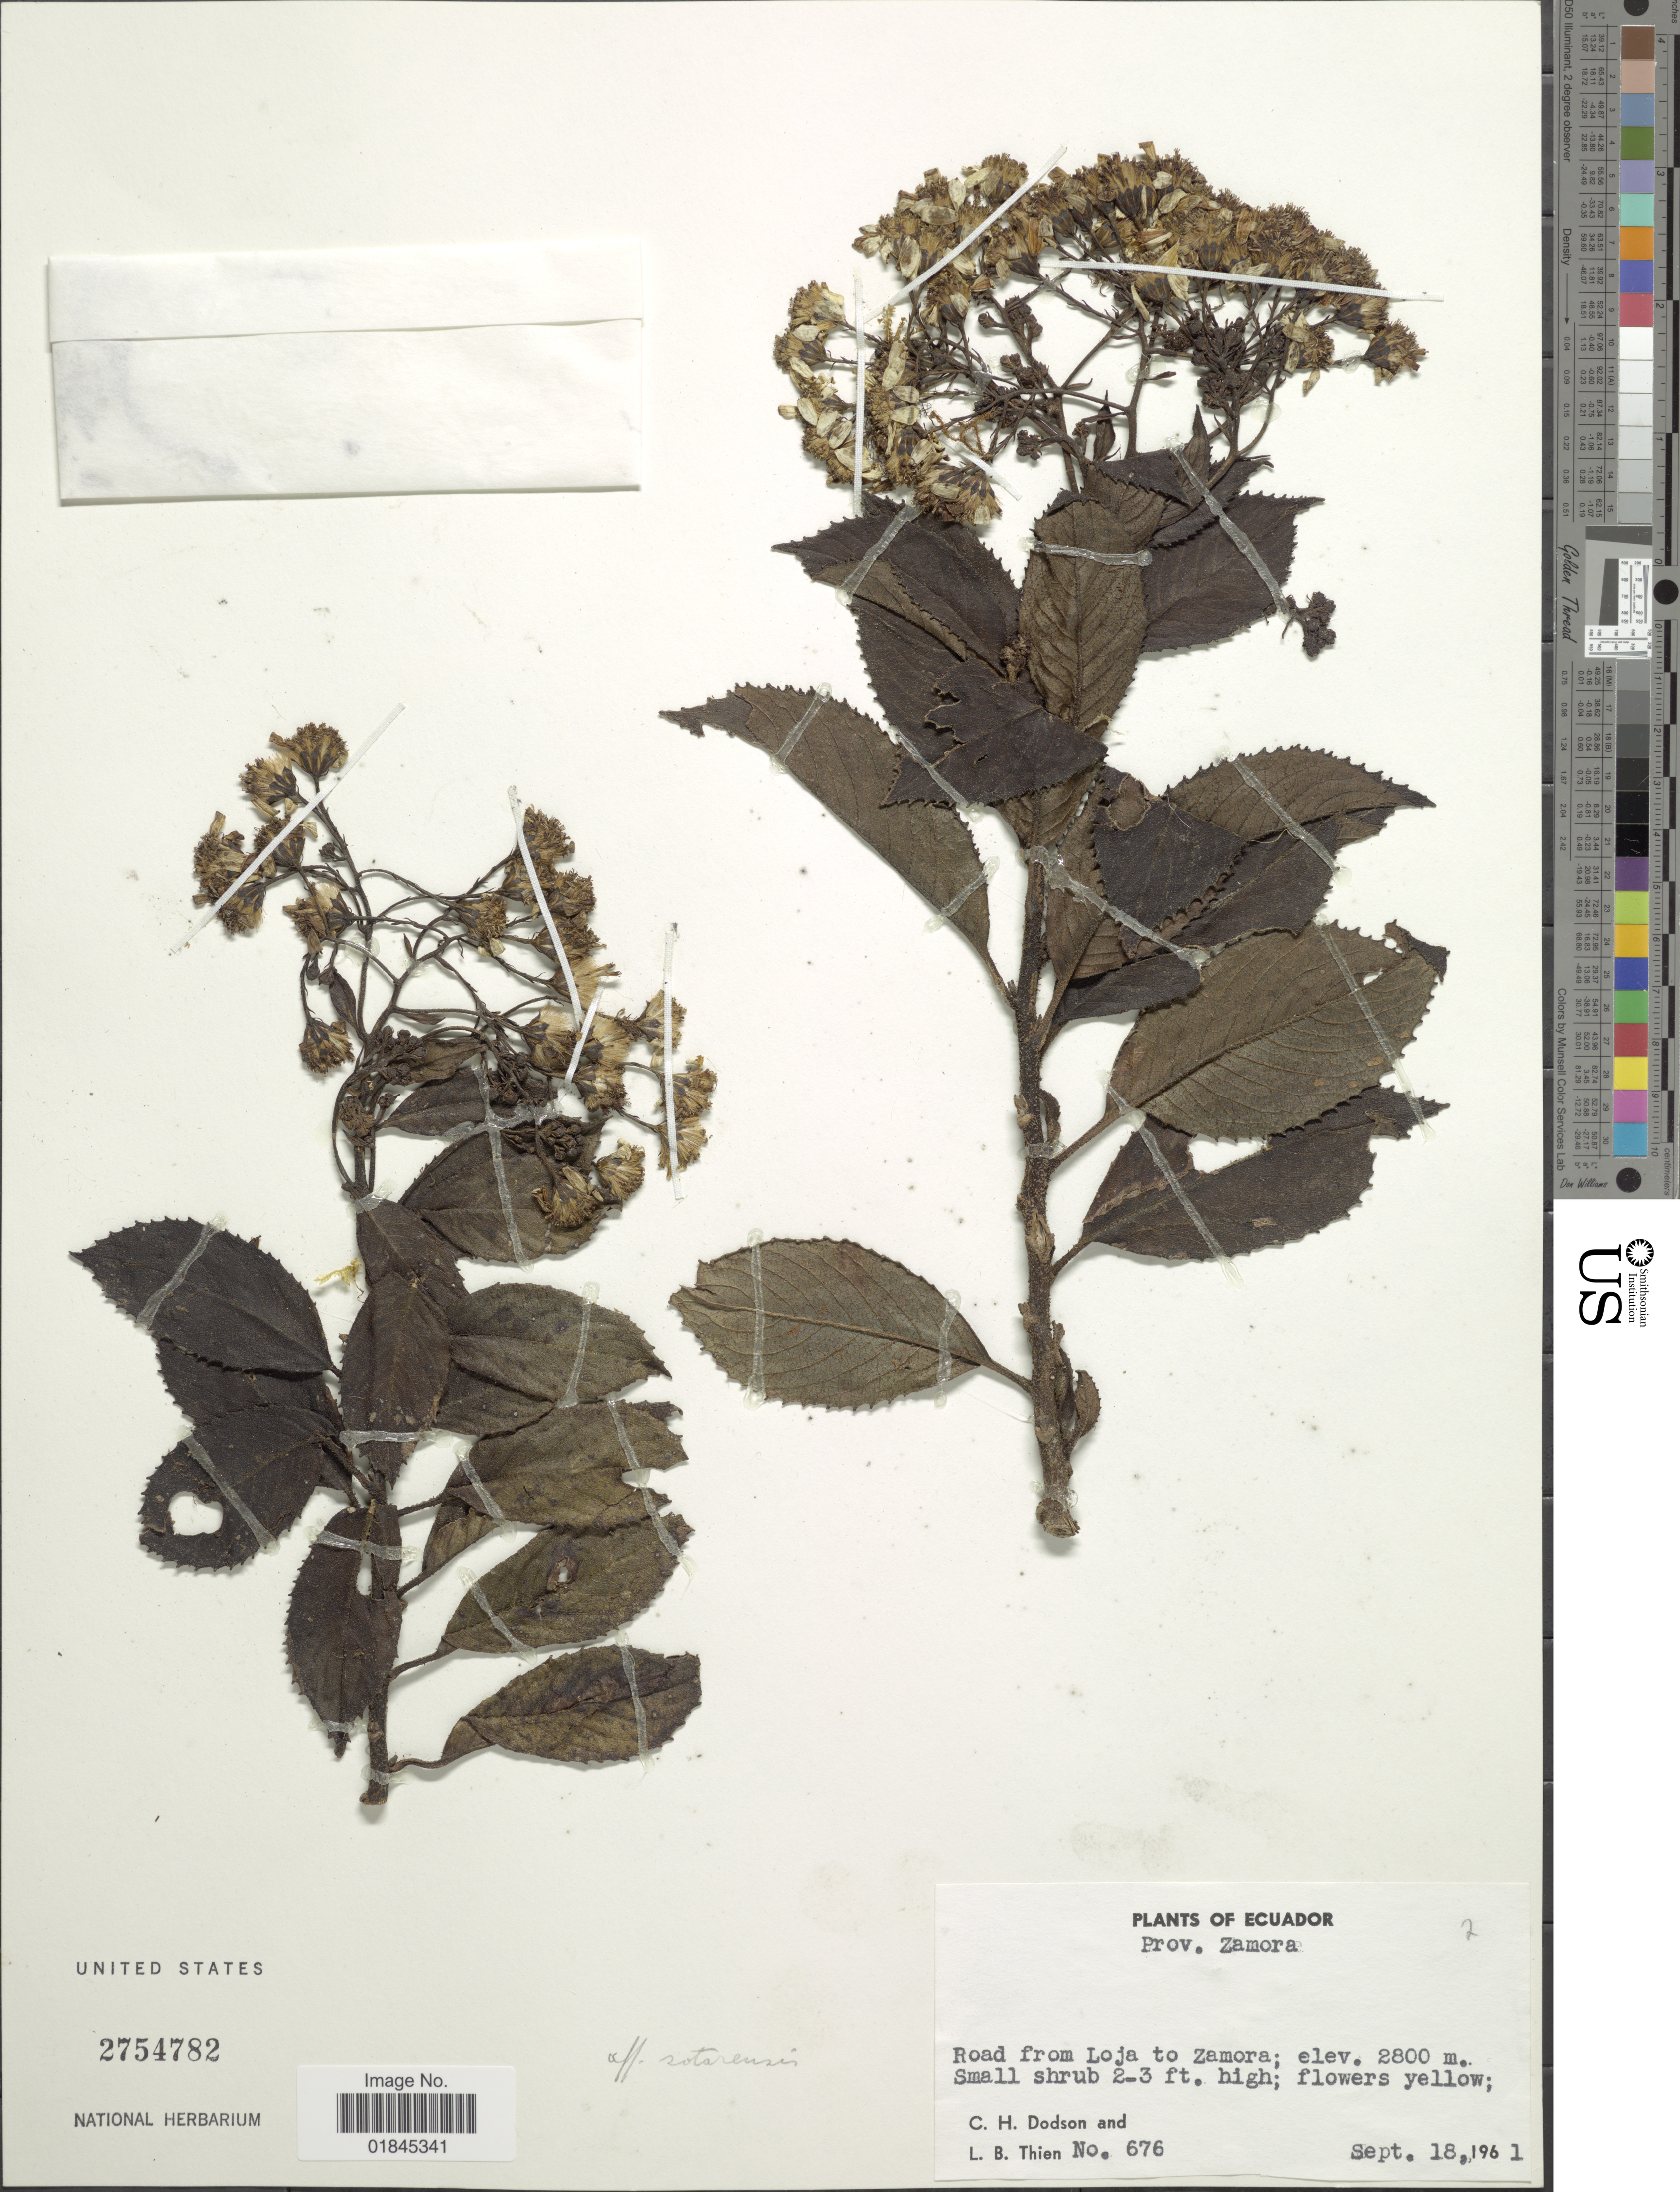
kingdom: Plantae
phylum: Tracheophyta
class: Magnoliopsida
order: Asterales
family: Asteraceae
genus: Pentacalia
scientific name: Pentacalia dodsonii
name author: H. Rob. & Cuatrec.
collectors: C. H. Dodson & L. Thien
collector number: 676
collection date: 1961-09-18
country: Ecuador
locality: Prov. Zamora. Road from Loja to Zamora.l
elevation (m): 2800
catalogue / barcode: US 2754782